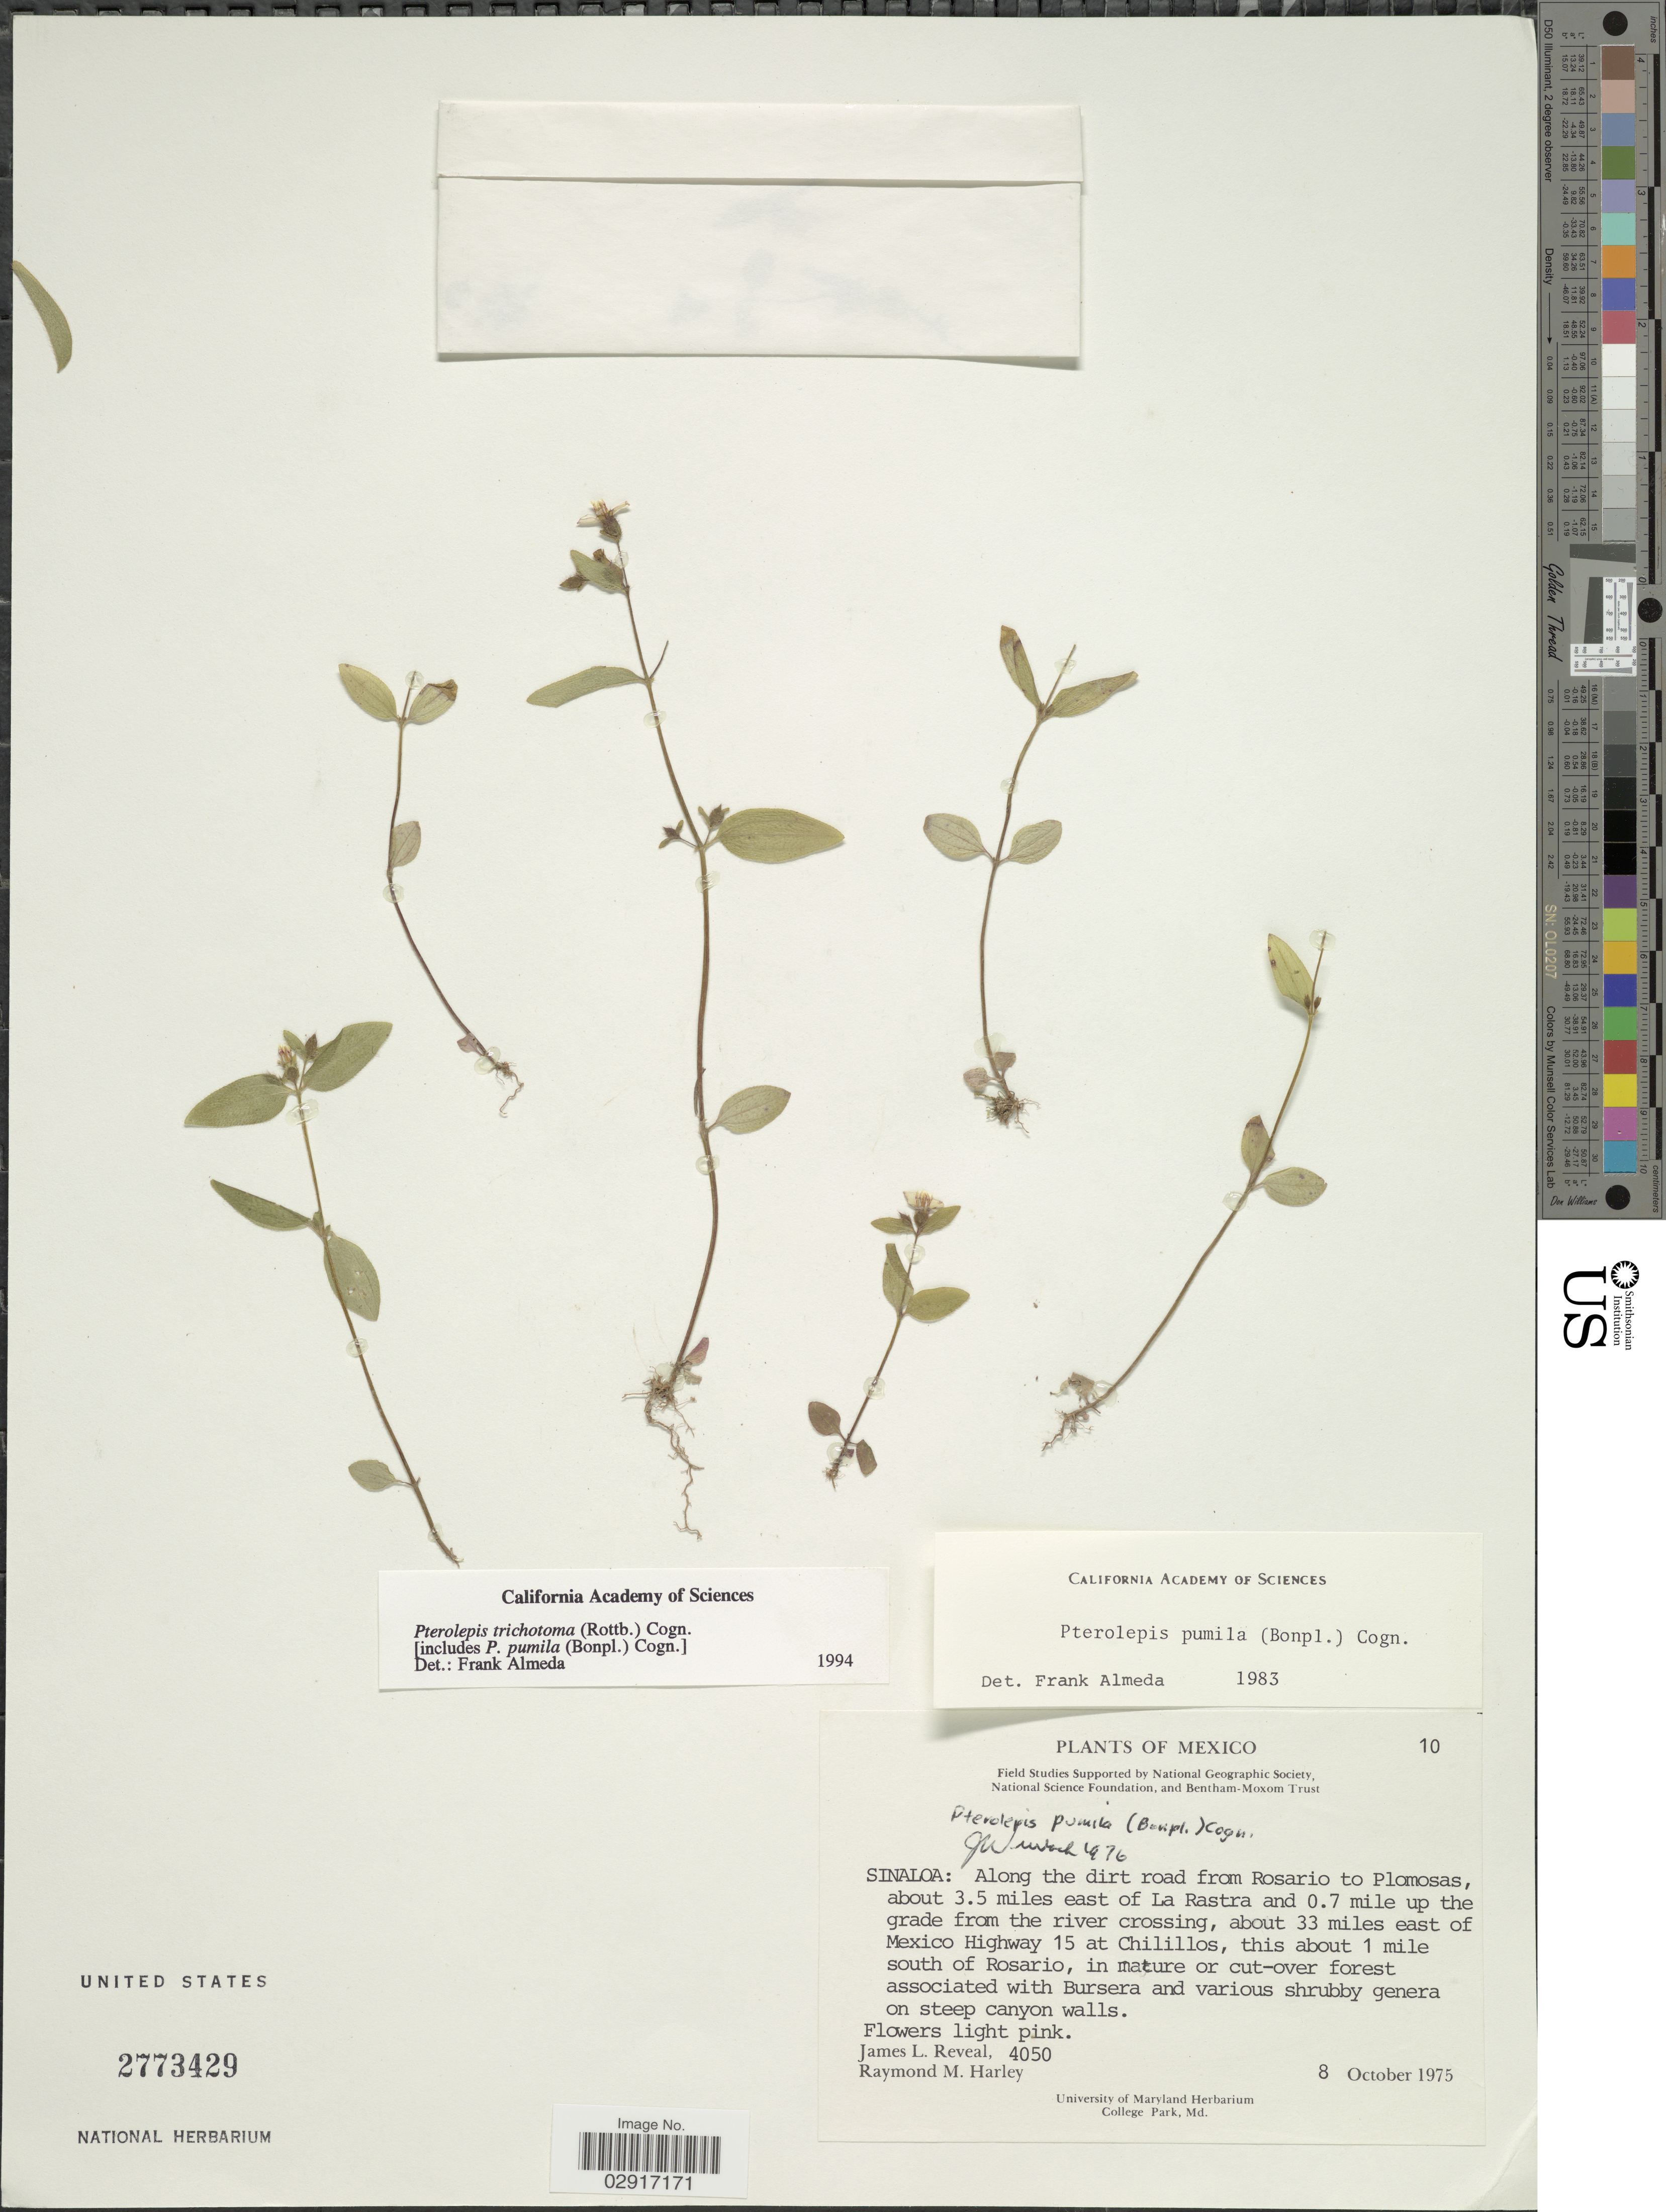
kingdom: Plantae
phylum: Tracheophyta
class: Magnoliopsida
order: Myrtales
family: Melastomataceae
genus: Pterolepis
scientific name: Pterolepis trichotoma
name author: (Rottb.) Cogn.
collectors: J. L. Reveal & R. M. Harley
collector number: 4050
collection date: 1975-10-08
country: Mexico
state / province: Sinaloa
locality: Along the dirt road from Rosario to Plomosas, about 3.5 miles east of La Rastra and 0.7 mile up the grade from the river crossing, about 33 miles east of Mexico Highway 15 at Chilillos, this about 1 mile south of Rosario.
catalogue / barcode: US 2773429